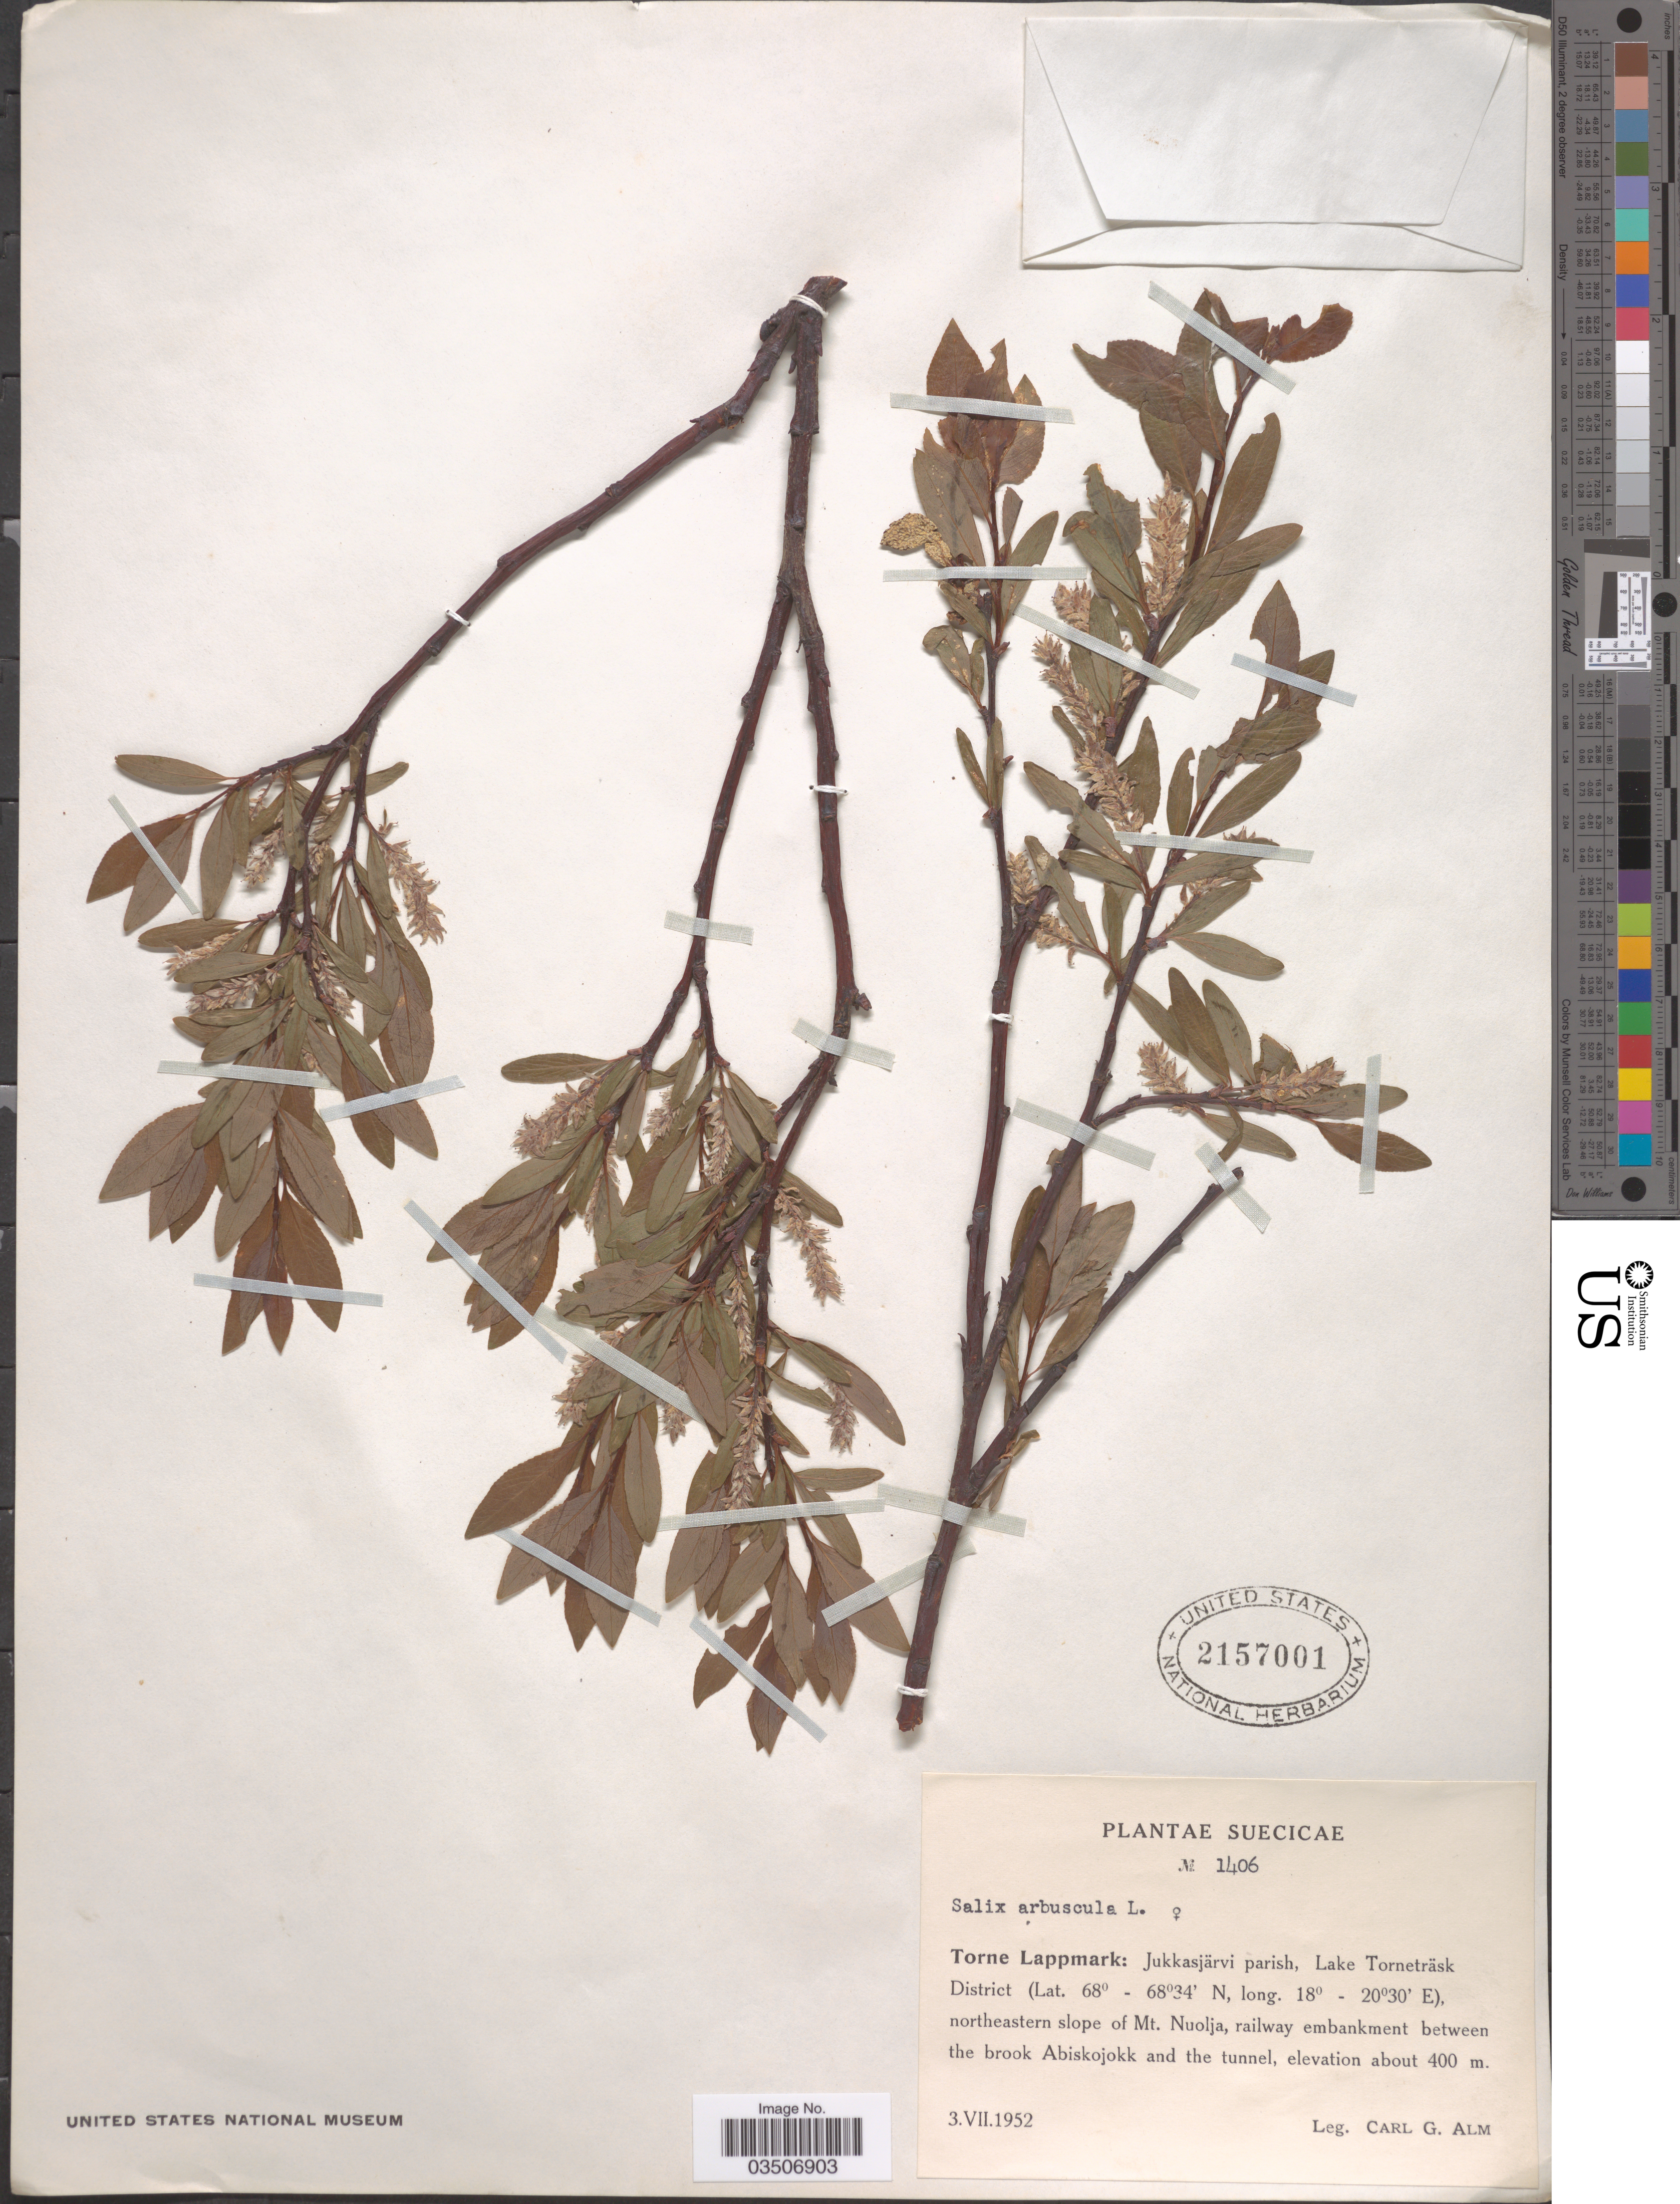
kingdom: Plantae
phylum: Tracheophyta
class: Magnoliopsida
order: Malpighiales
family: Salicaceae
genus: Salix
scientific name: Salix arbuscula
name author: L.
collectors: C. G. Alm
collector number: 1406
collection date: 1952-07-03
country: Sweden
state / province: Norrbotten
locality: Suecicae. Torne Lappmark: Jukkasjärvi parish, Lake Torneträsk District, northeastern slope of Mt. Nuolja, railway embankment between the brook Abiskojokk and the tunnel.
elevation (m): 400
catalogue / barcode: US 2157001